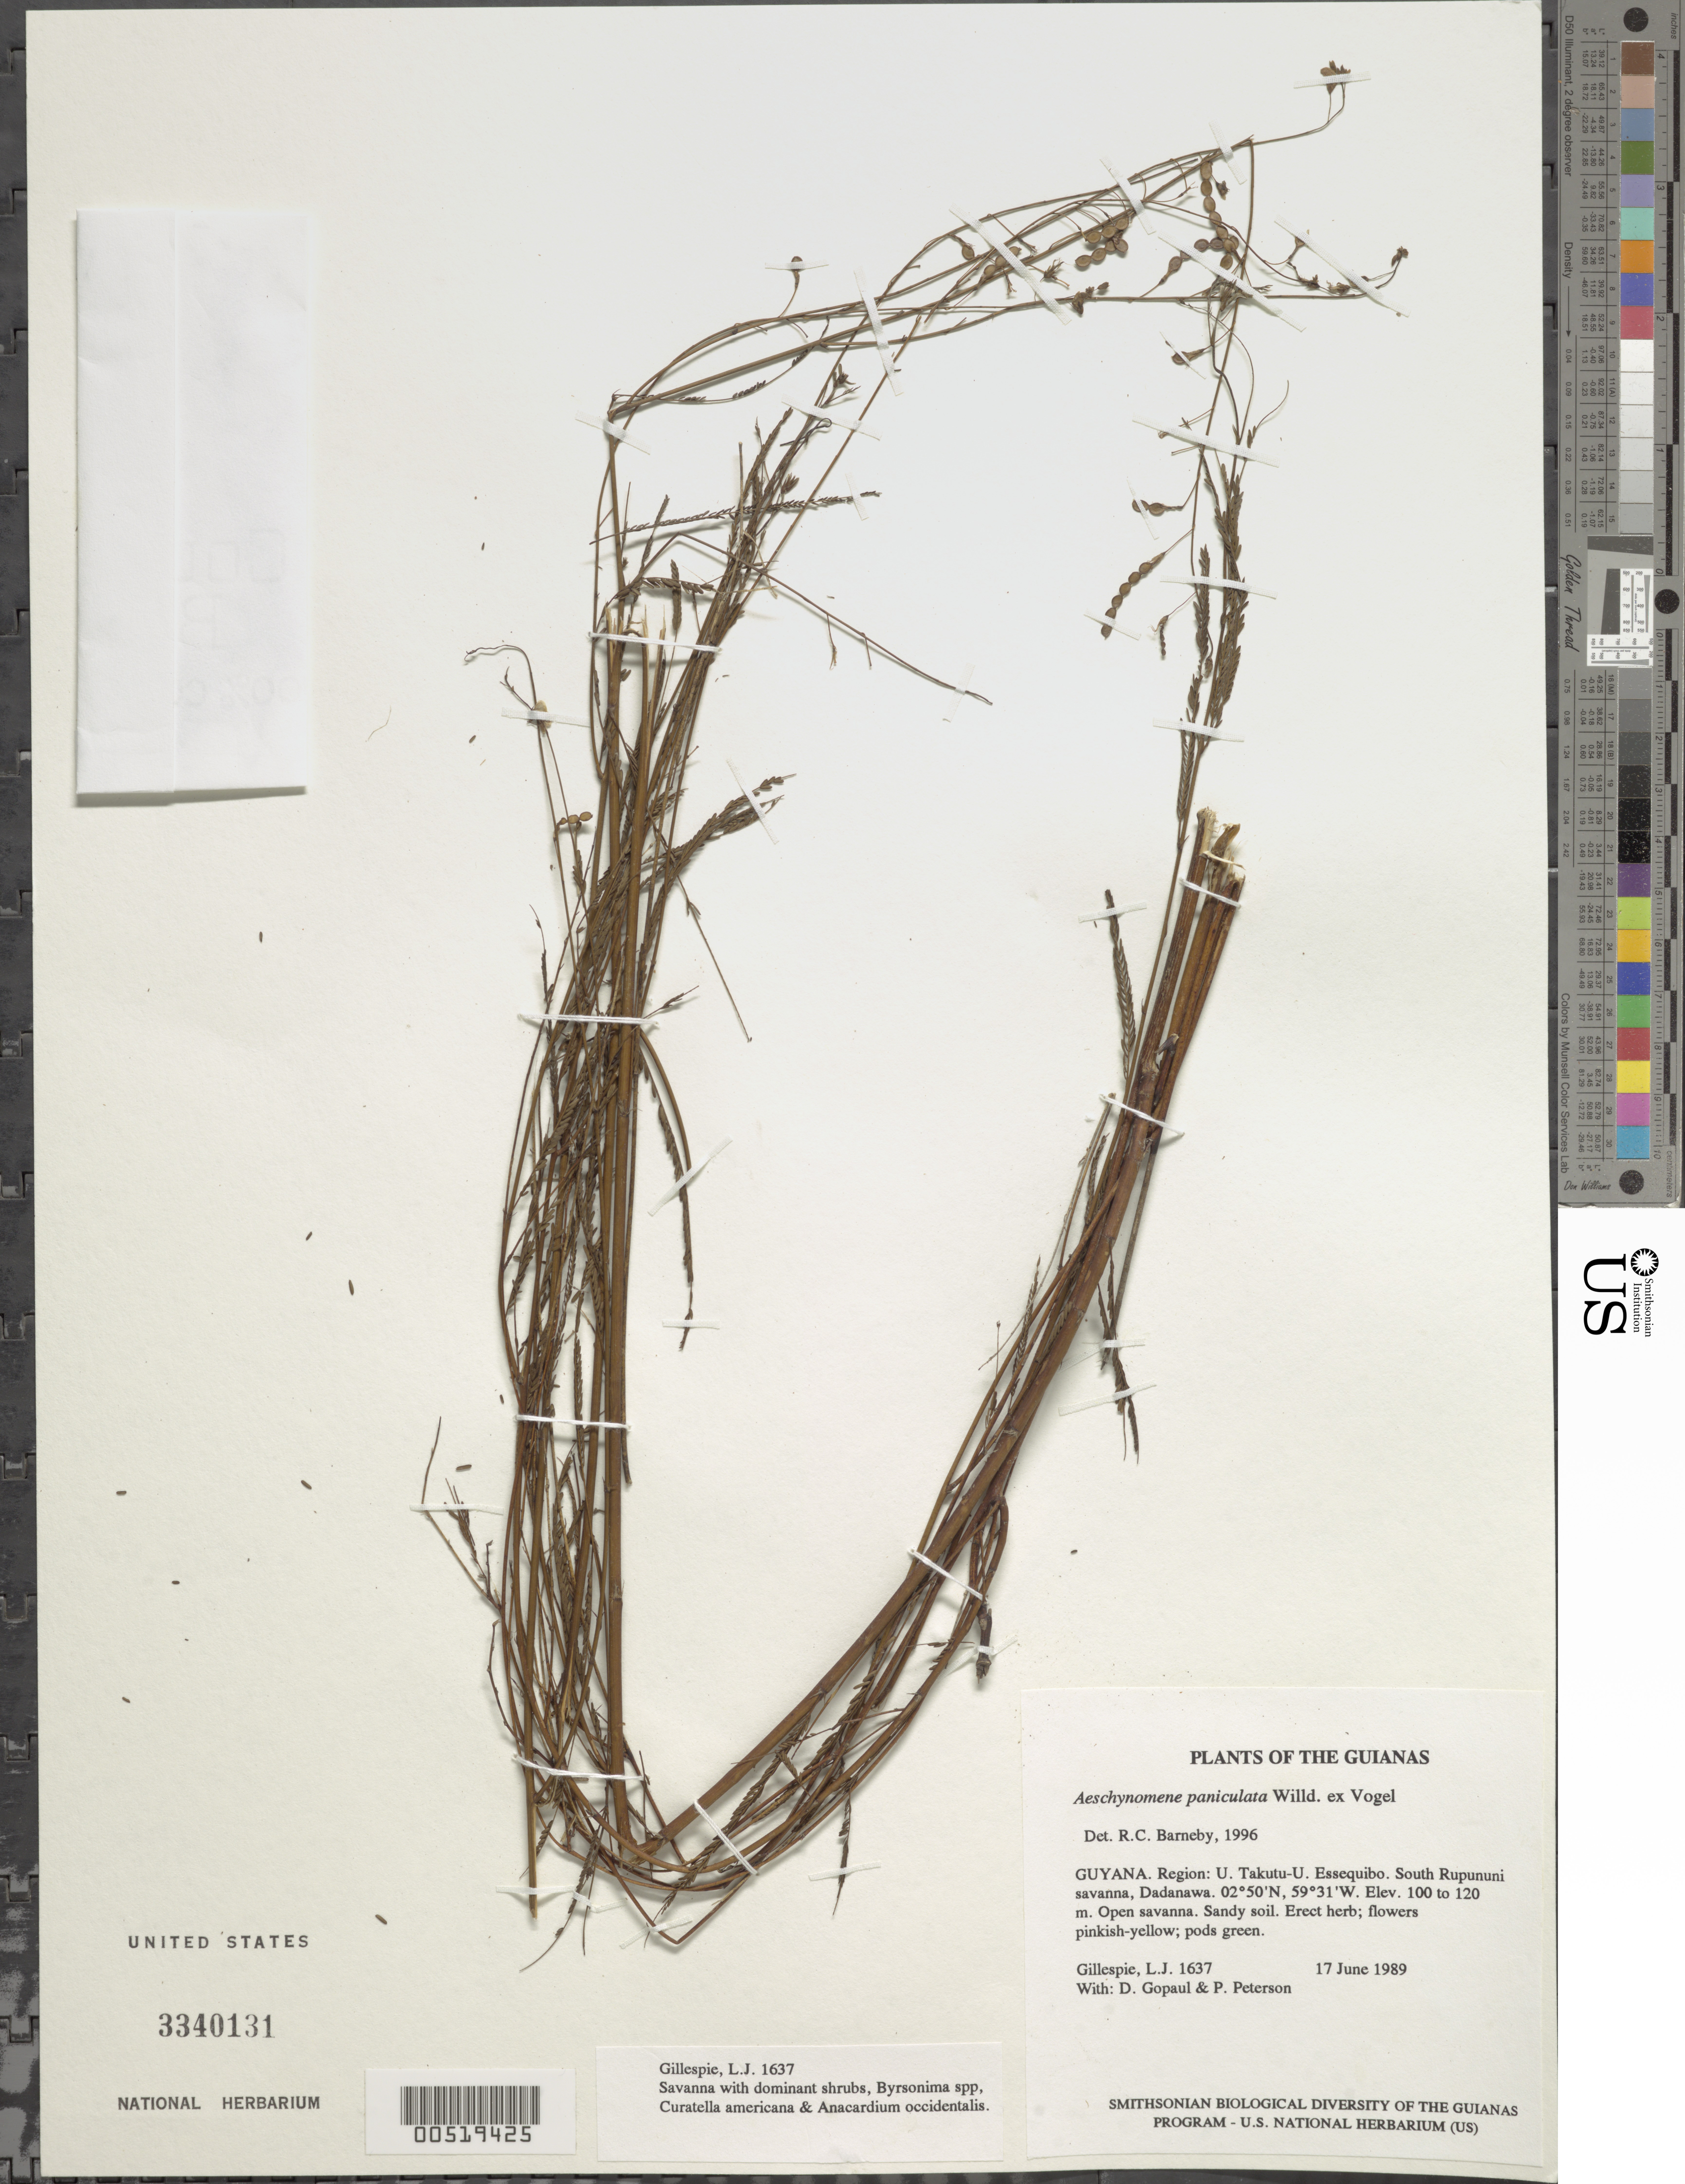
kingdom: Plantae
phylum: Tracheophyta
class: Magnoliopsida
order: Fabales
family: Fabaceae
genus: Aeschynomene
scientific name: Aeschynomene paniculata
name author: Vogel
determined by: Barneby, Rupert C., (NY)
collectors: L. J. Gillespie, D. Gopaul & P. M. Peterson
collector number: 1637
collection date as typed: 17 June 1989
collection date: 1989-06-17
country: Guyana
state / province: U. Takutu-U. Essequibo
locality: South Rupununi savanna, Dadanawa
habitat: Open savanna. Sandy soil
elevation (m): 100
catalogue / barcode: US 3340131